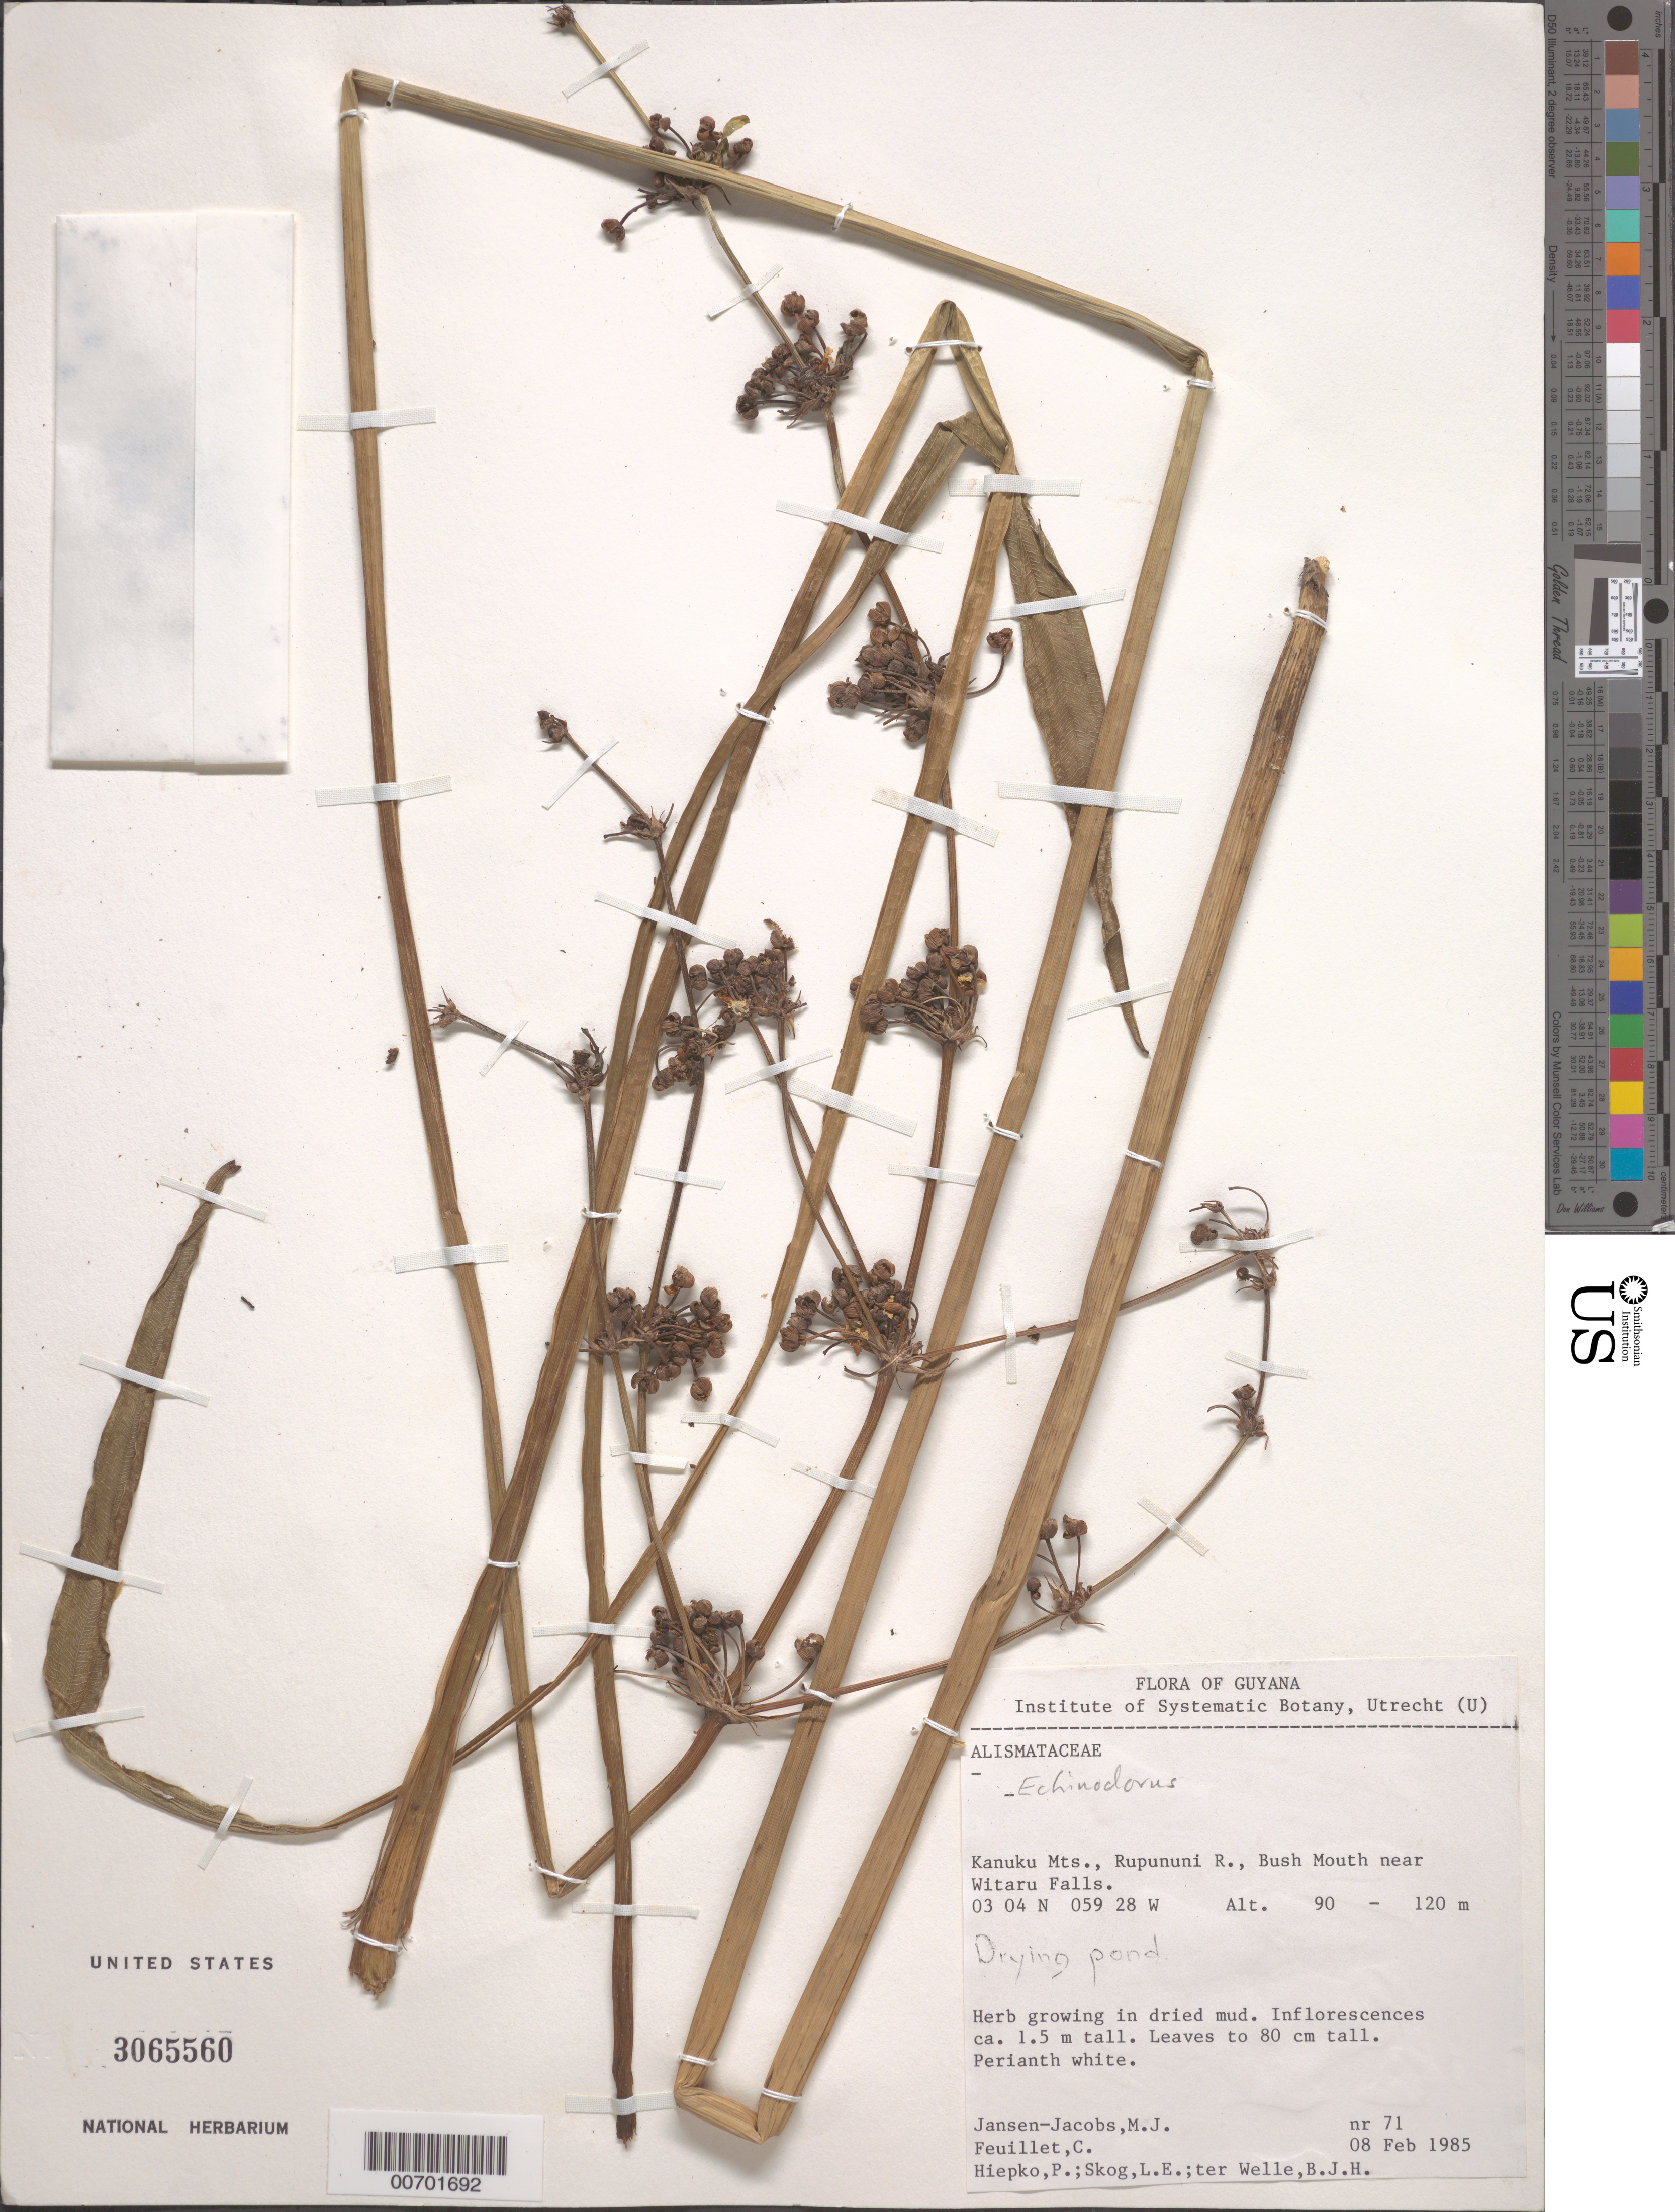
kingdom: Plantae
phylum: Tracheophyta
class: Liliopsida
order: Alismatales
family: Alismataceae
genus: Echinodorus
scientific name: Echinodorus sp.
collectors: M. J. Jansen-Jacobs, C. Feuillet, P. H. Hiepko, L. E. Skog & B. Welle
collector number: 71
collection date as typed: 8-Feb-85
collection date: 1985-02-08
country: Guyana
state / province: U. Takutu-U. Essequibo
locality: Kanuku Mts., Rupununi R., Bush Mouth near Witaru Falls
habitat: In dried mud on drying pond.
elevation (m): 90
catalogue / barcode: US 3065560